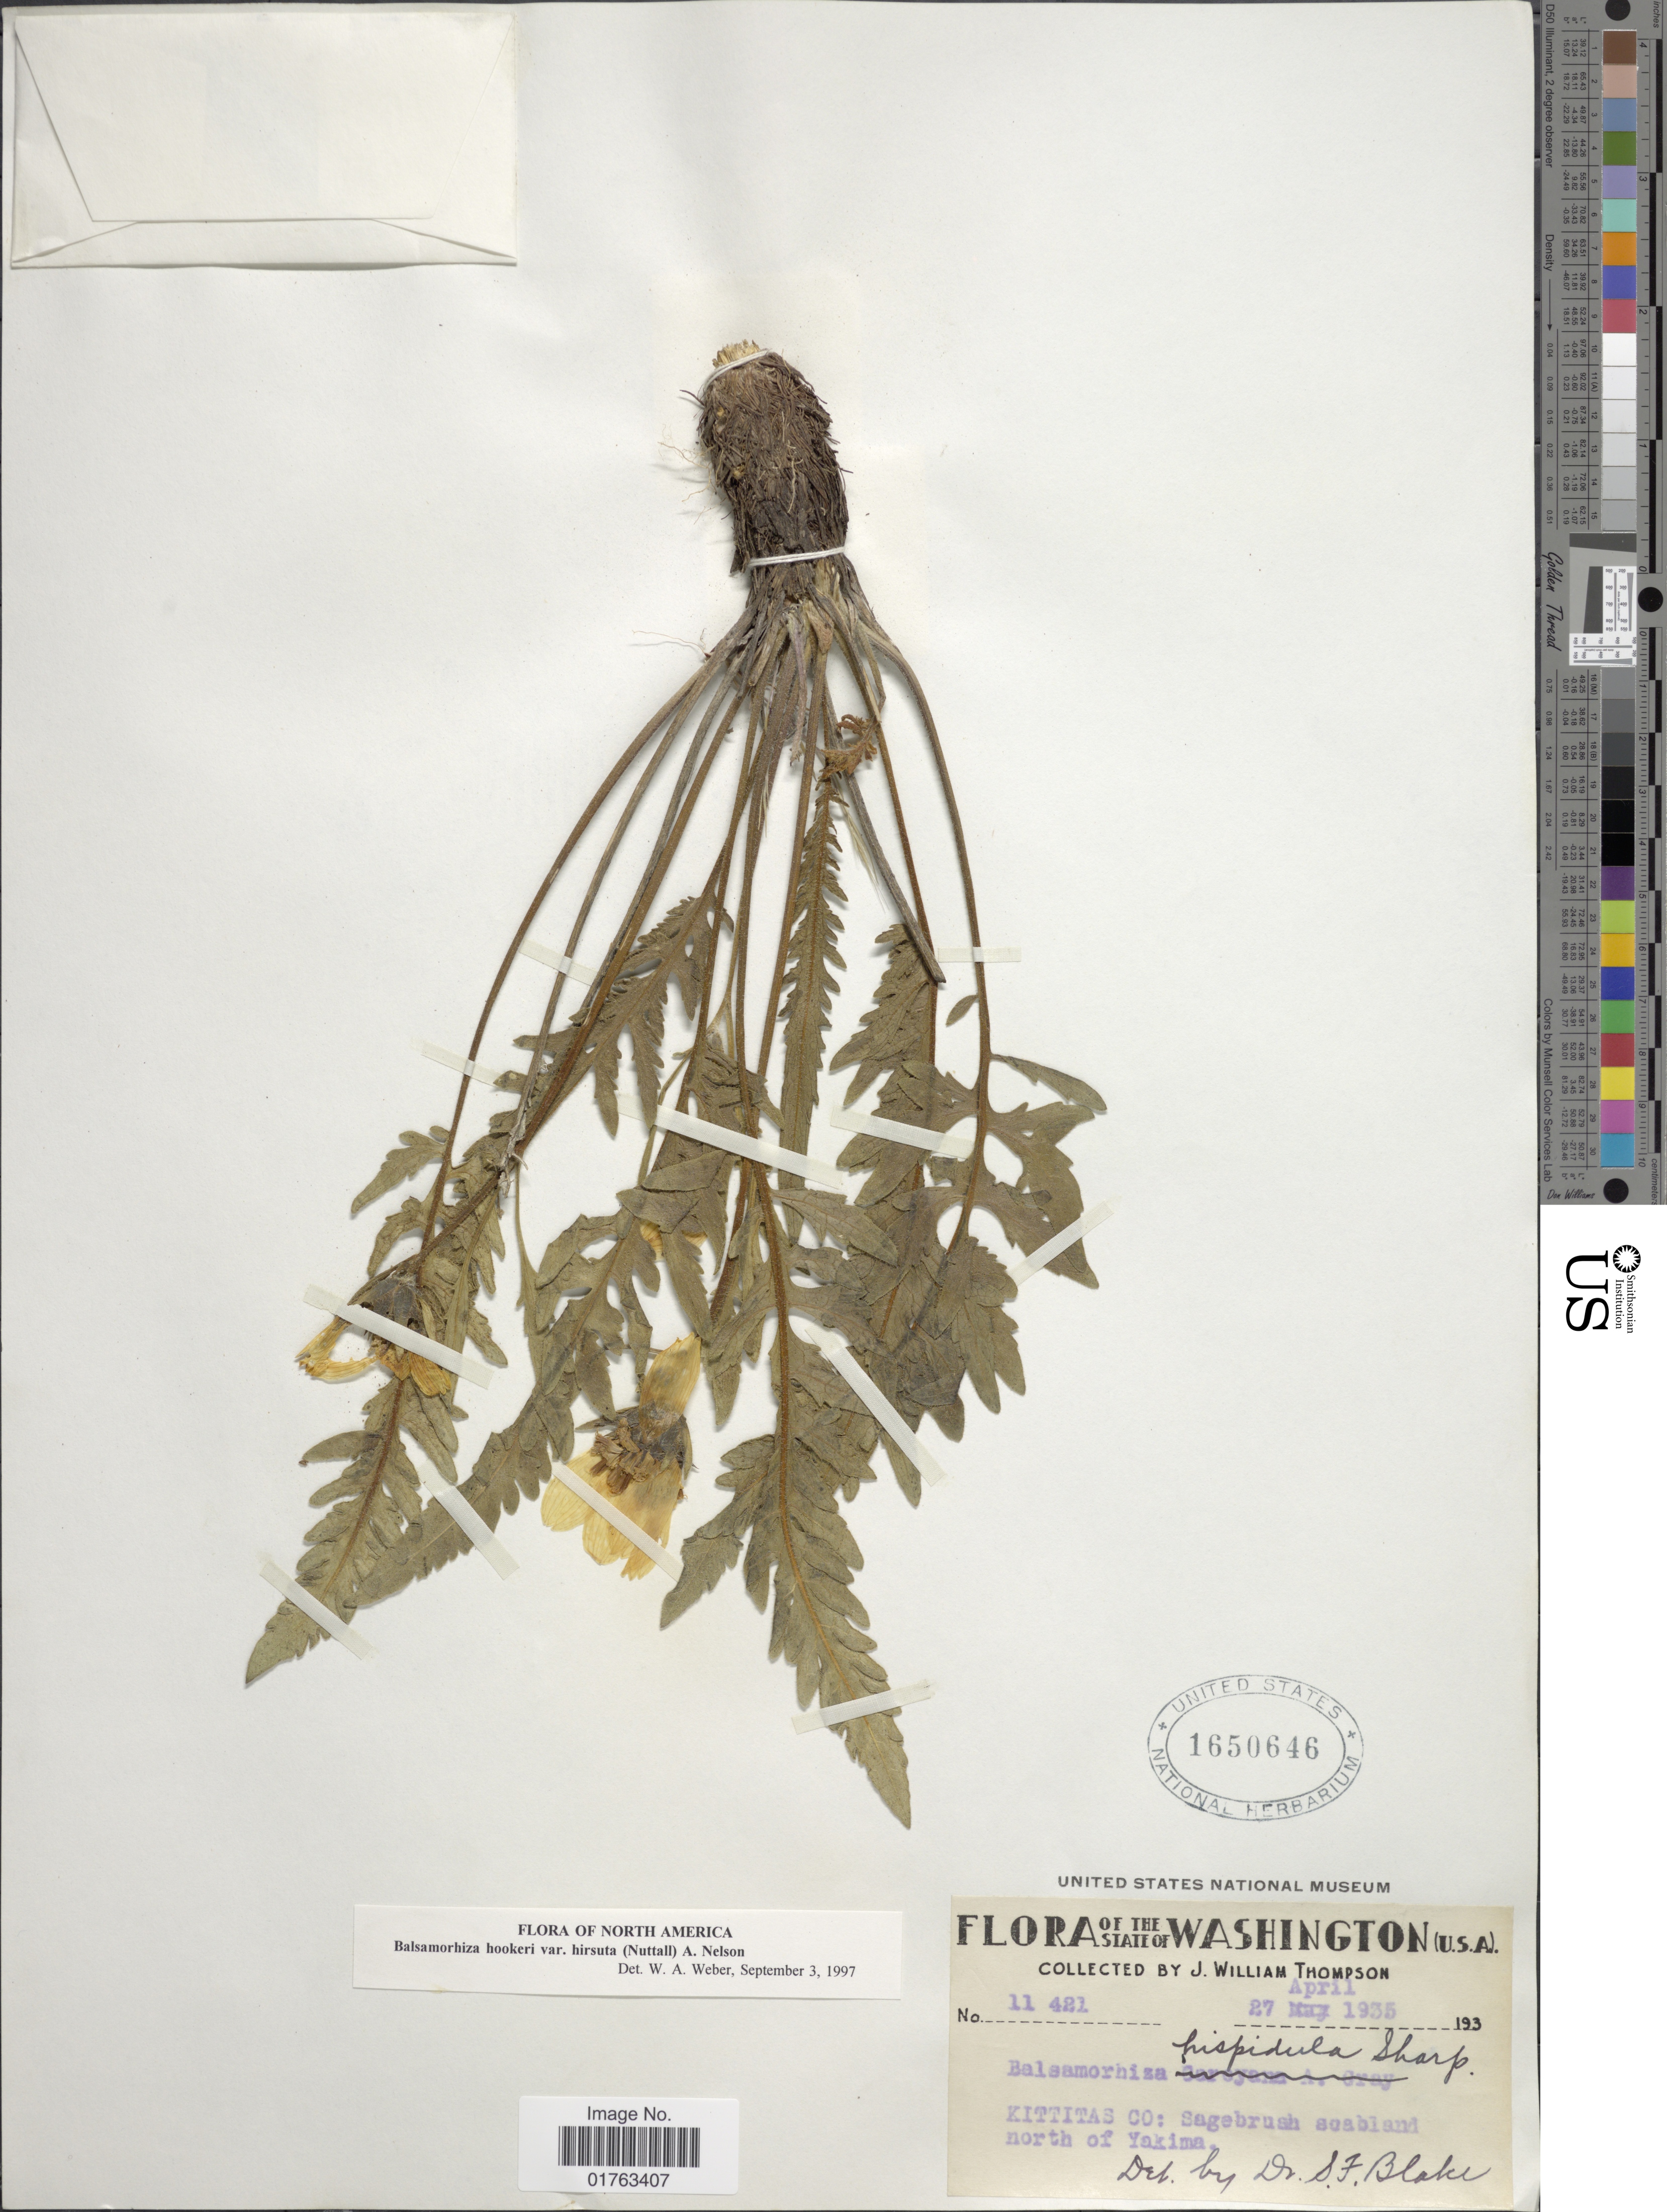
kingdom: Plantae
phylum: Tracheophyta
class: Magnoliopsida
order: Asterales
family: Asteraceae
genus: Balsamorhiza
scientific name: Balsamorhiza hookeri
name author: Nutt.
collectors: J. W. Thompson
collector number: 11421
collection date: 1935-04-27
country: United States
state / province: Washington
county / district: Kittitas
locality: Kittitas Co: Sagebrush seabland north of Yakima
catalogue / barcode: US 1650646